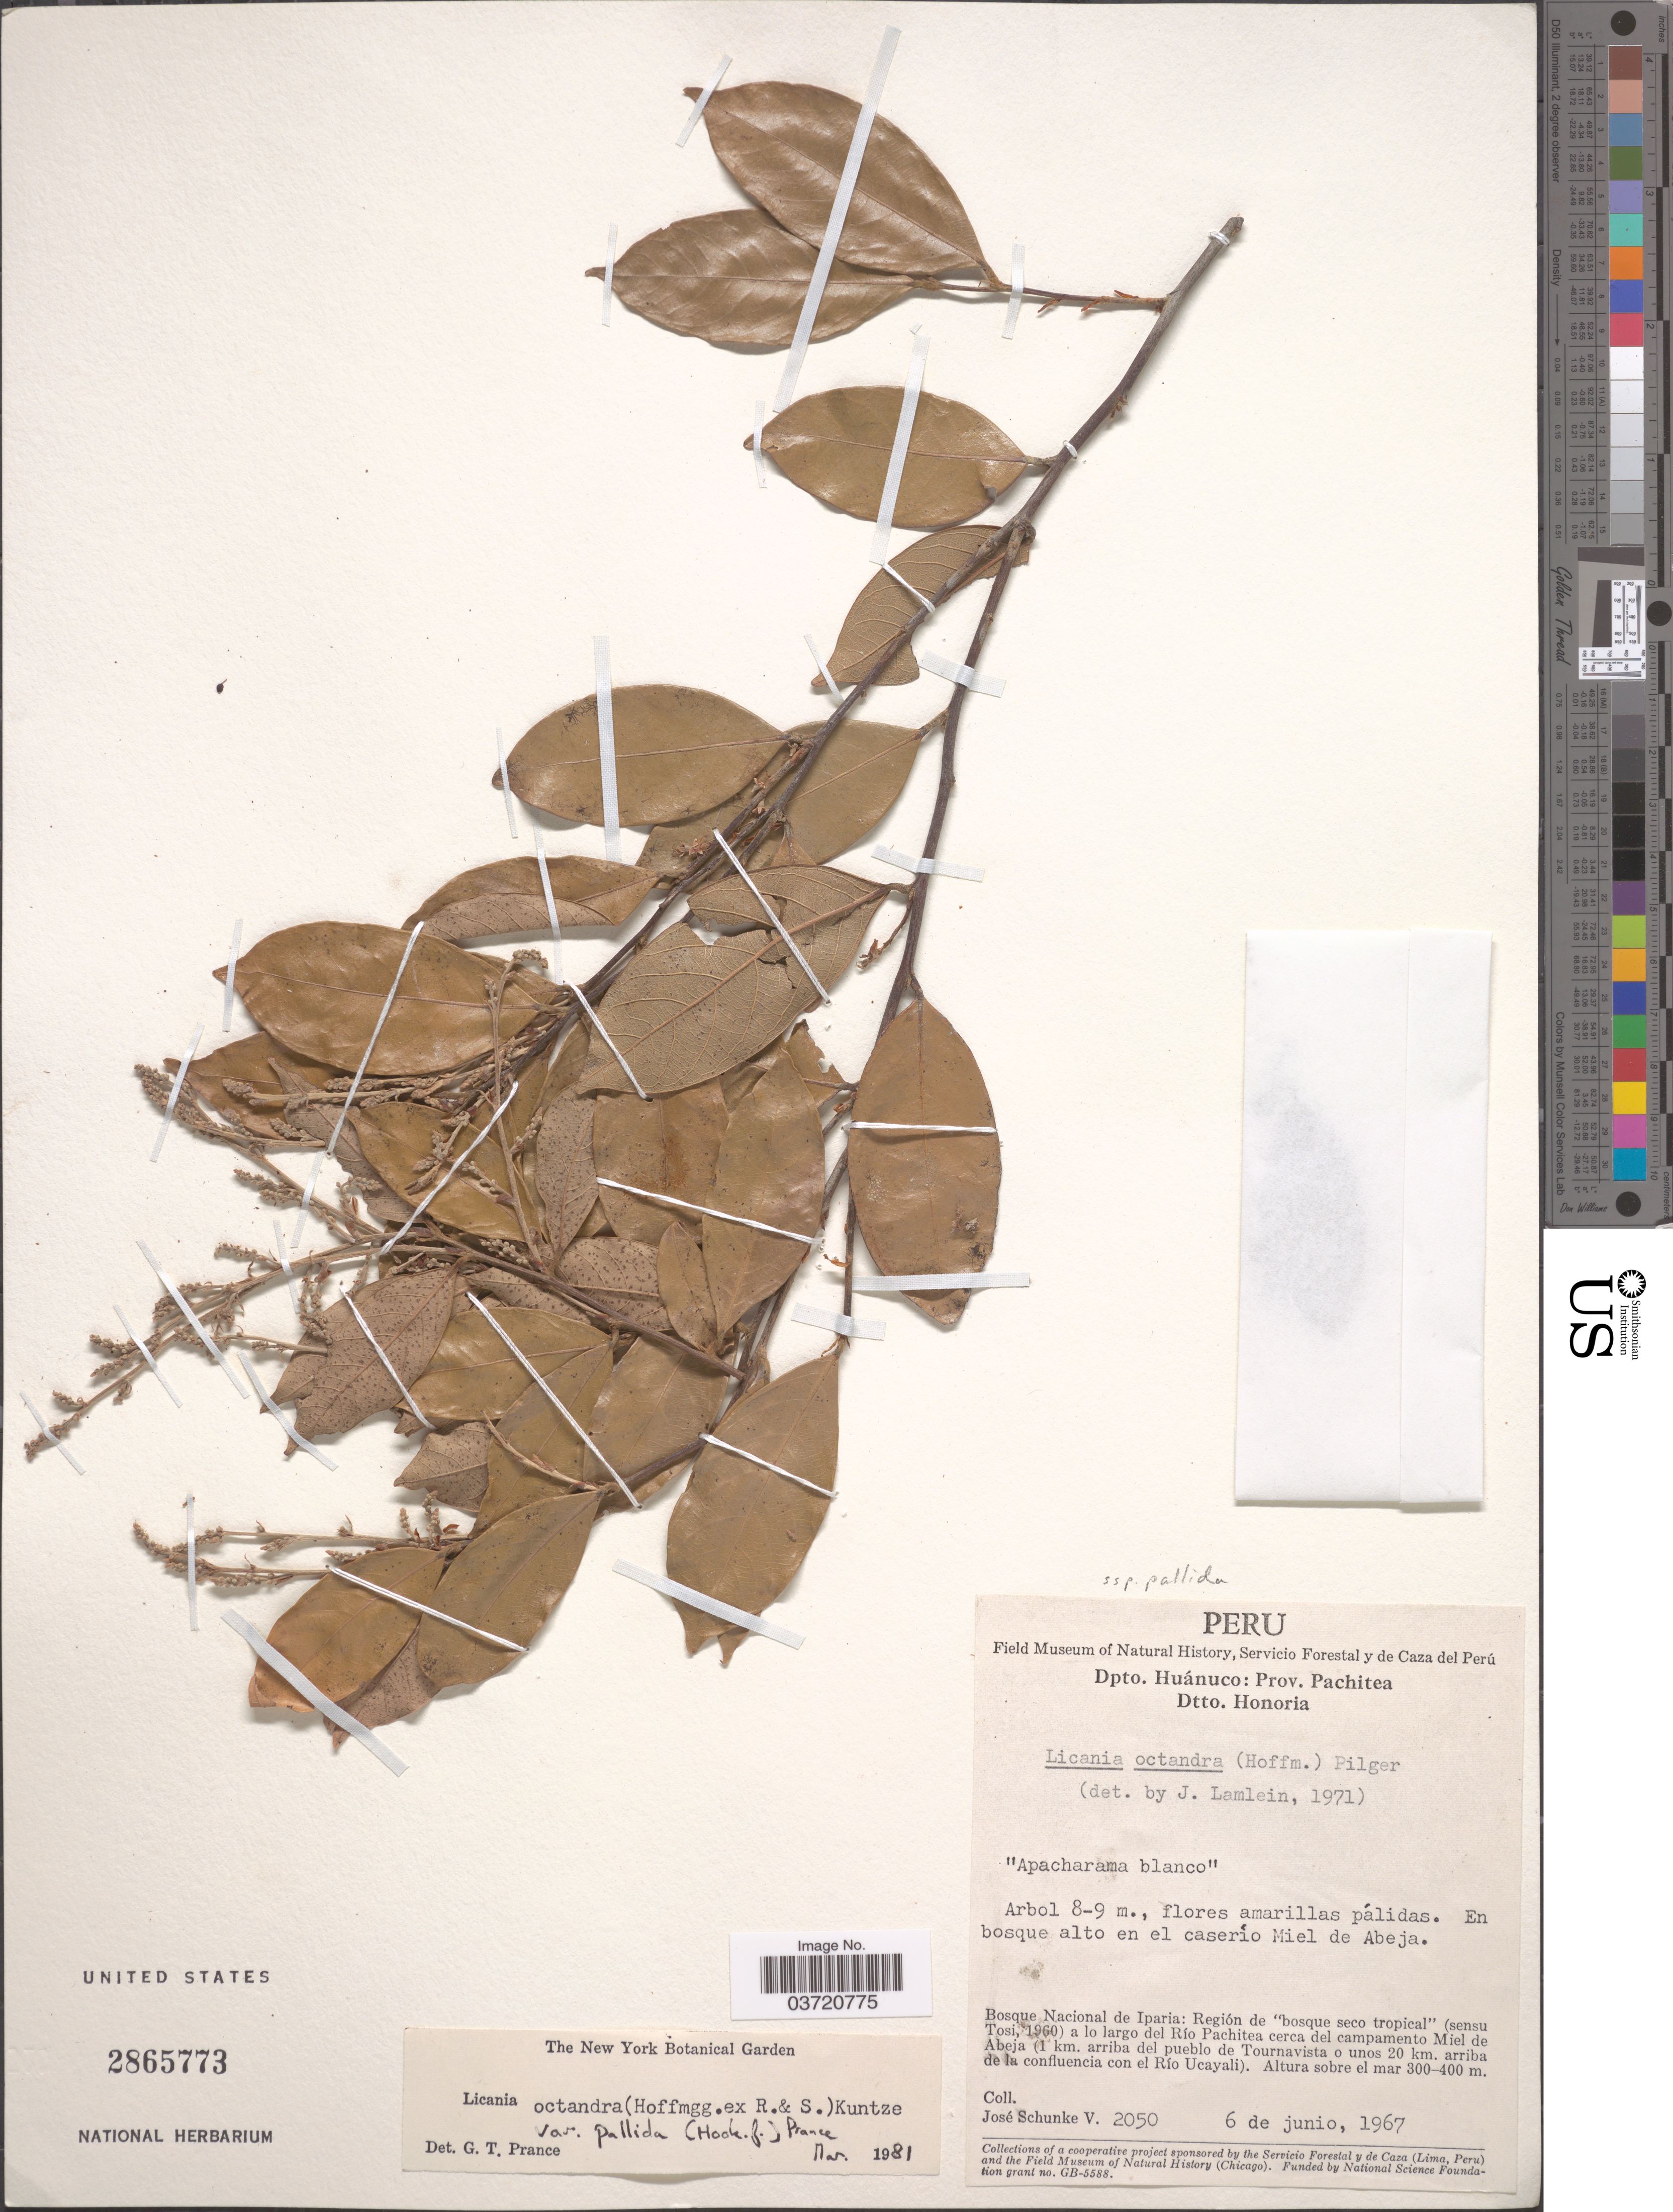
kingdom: Plantae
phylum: Tracheophyta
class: Magnoliopsida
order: Malpighiales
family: Chrysobalanaceae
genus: Leptobalanus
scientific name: Leptobalanus octandrus subsp. pallidus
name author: (Hook. f.) Sothers & Prance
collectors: J. Schunke Vigo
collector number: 2050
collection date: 1967-06-06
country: Peru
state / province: Huánuco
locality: Dpto. Huánuco: Prov. Pachitea. Dtto. Honoria. En bosque alto en el caserio Miel de Abeja. Bosque Nacional de Iparia: Región de "bosque seco tropical"(sensu Tosi, 1960) a lo largo del Río Pachitea cerca del campamento Miel de Abeja (1 km. arriba del pueblo de Tournavista o unos 20 km. arriba de la confluencia con el Río Ucuyali).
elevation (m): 300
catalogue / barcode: US 2865773